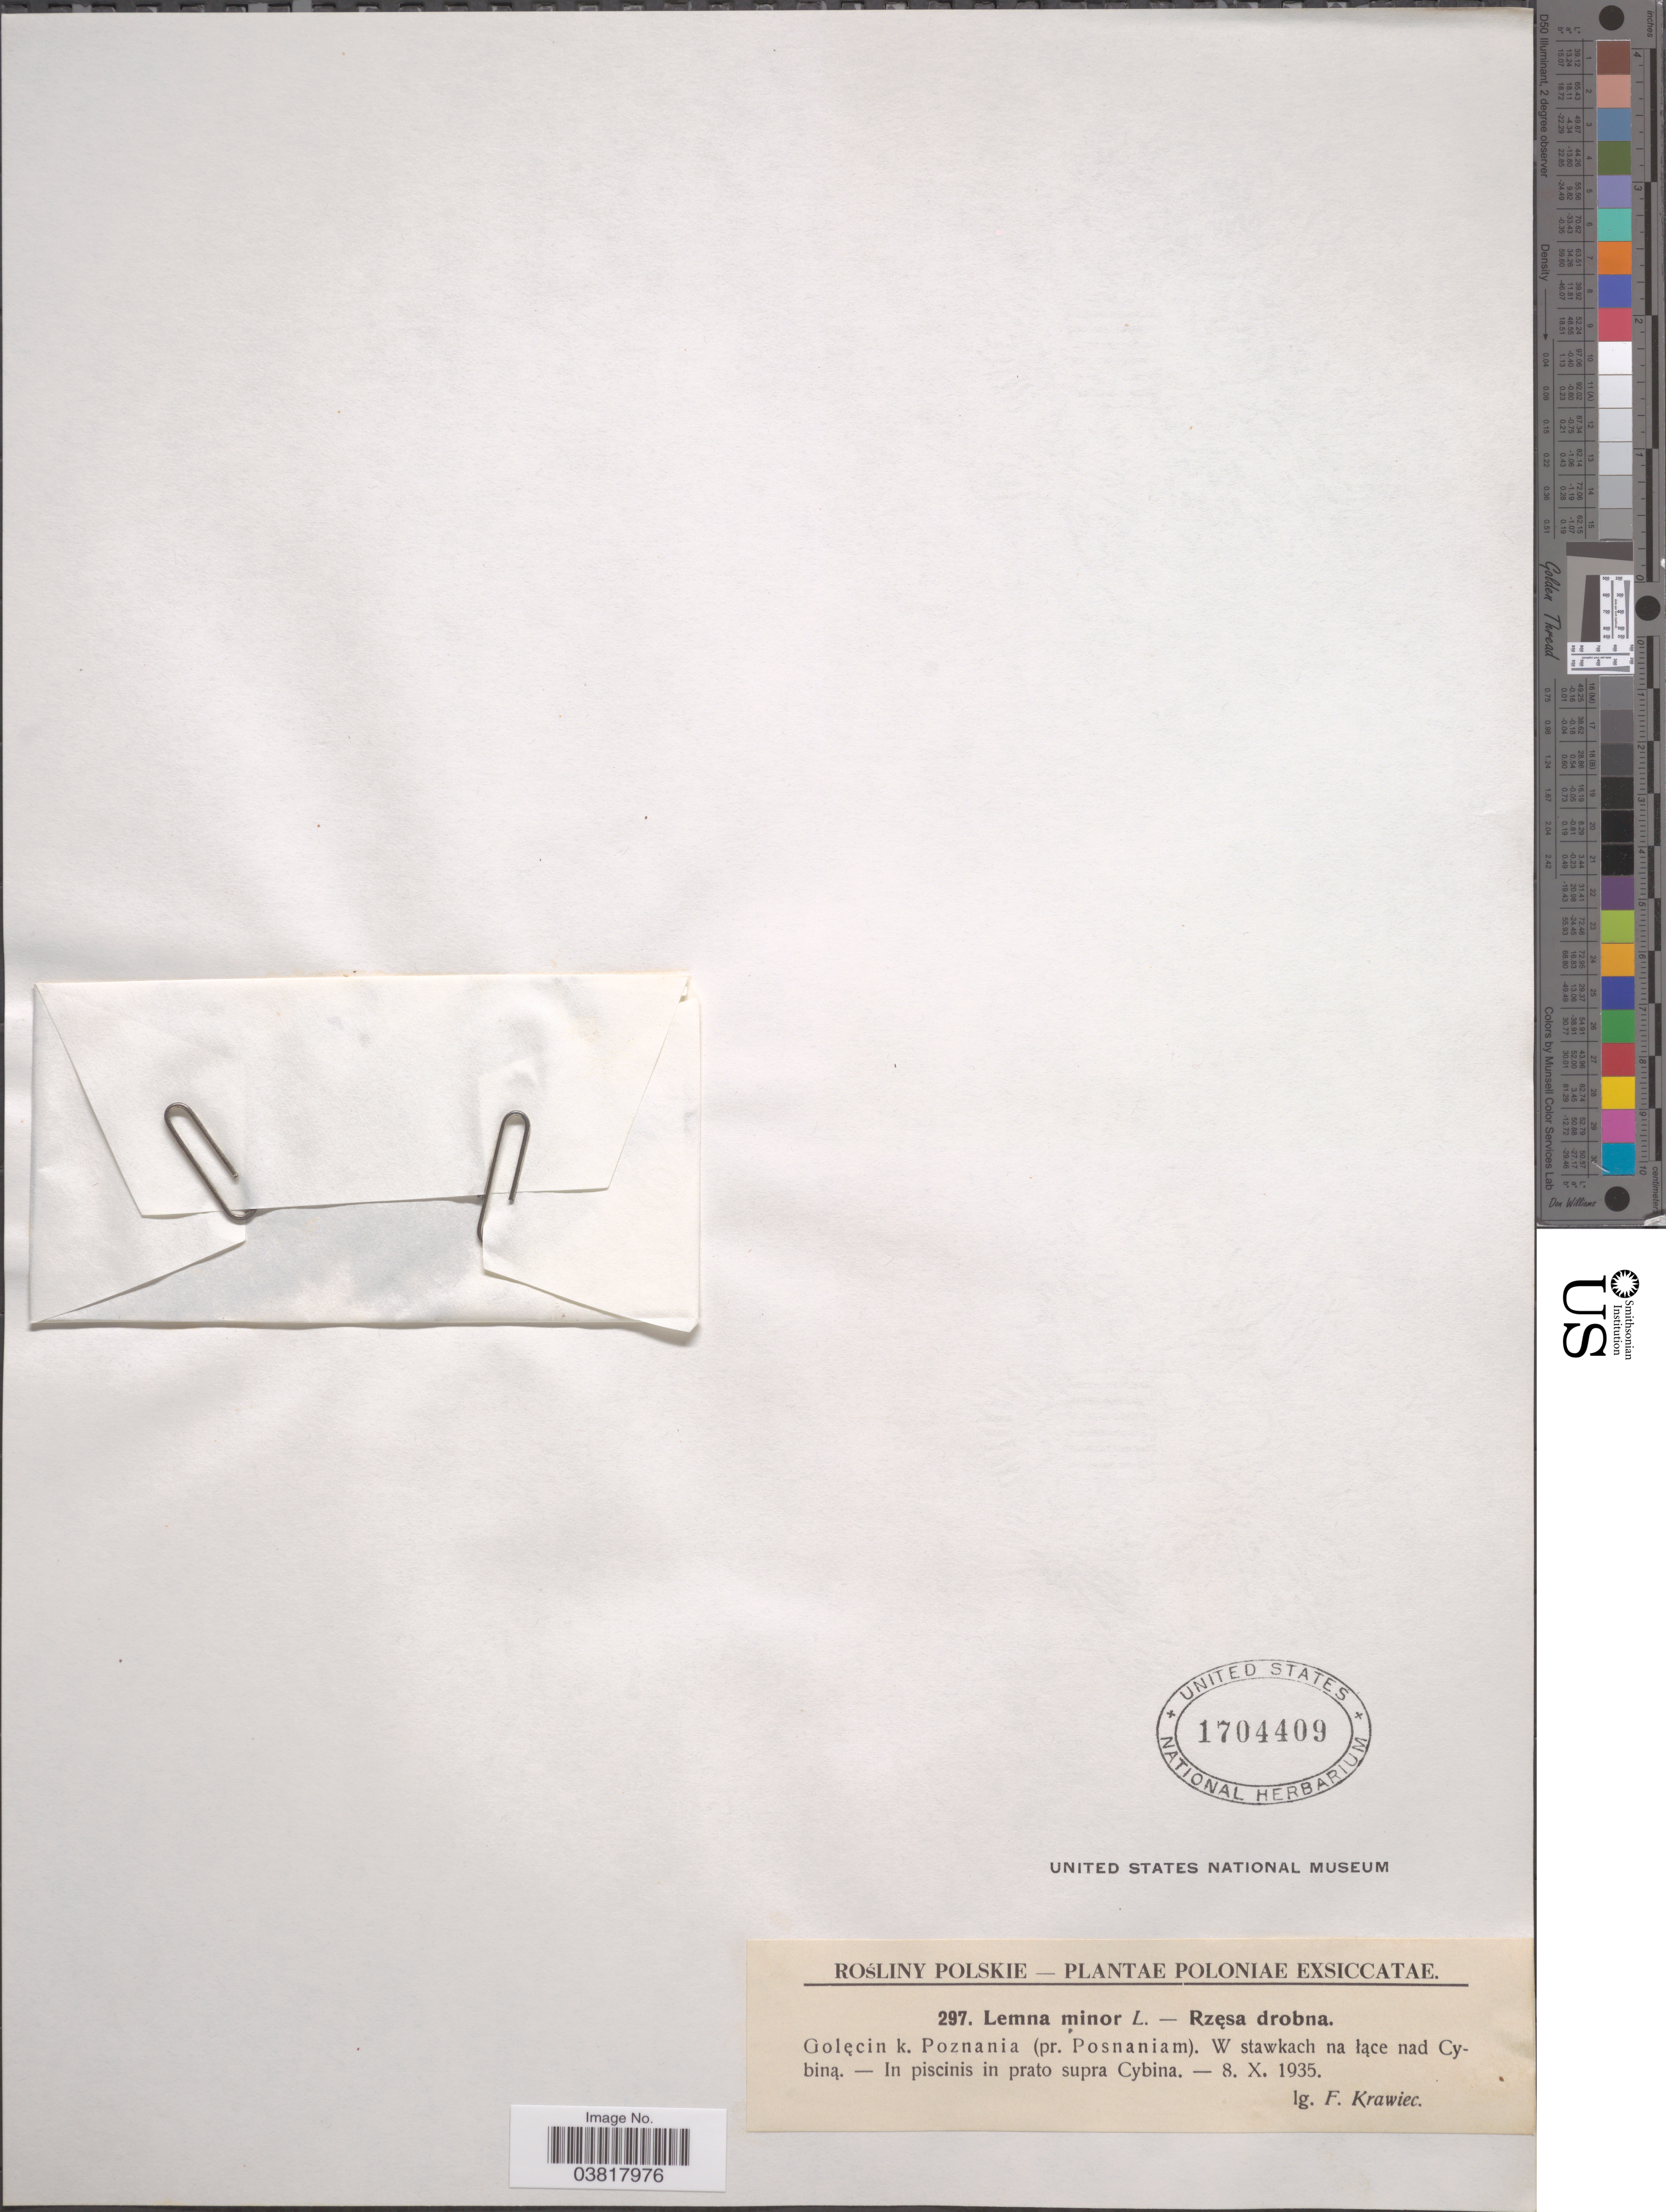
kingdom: Plantae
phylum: Tracheophyta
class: Liliopsida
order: Alismatales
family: Araceae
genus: Lemna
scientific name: Lemna minor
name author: L.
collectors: F. Krawiec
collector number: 297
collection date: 1935-10-08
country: Poland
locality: Golęcin k. Poznania (pr. Posnaniam). W stawkach na lące nad Cybią. - In piscinis in prato supra Cybina.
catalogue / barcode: US 1704409